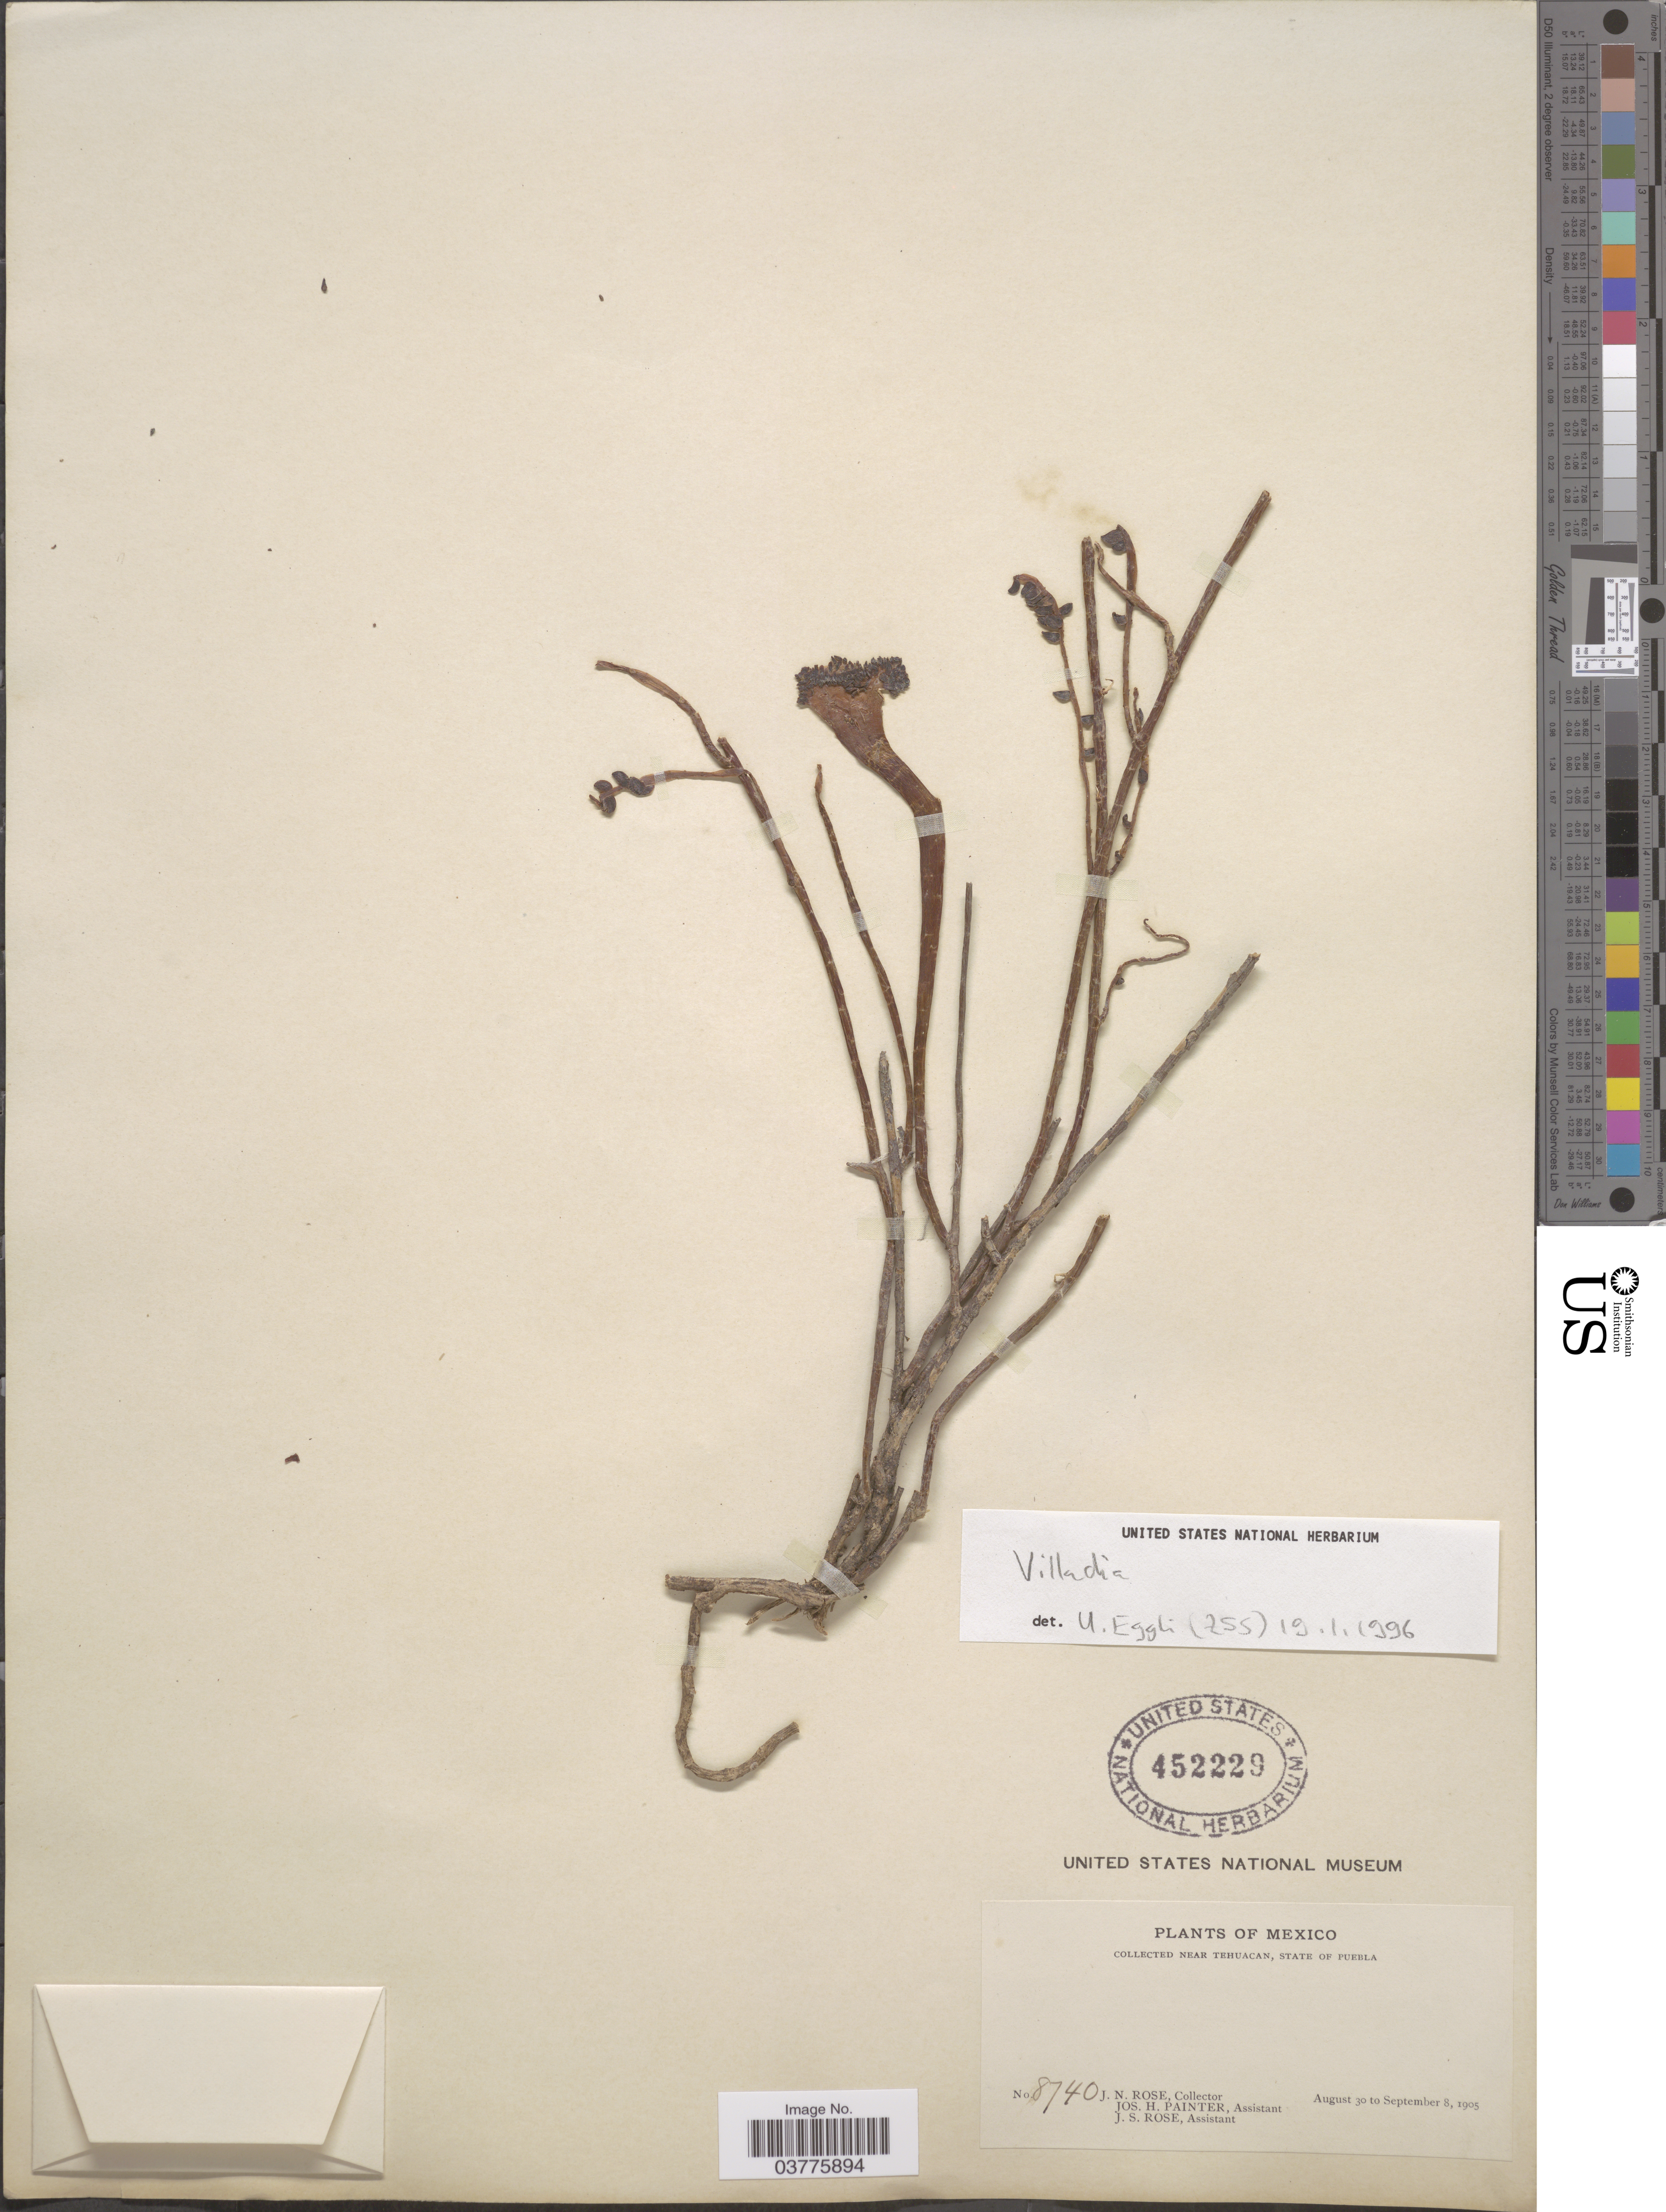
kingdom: Plantae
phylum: Tracheophyta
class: Magnoliopsida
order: Saxifragales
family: Crassulaceae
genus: Villadia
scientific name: Villadia sp.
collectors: J. N. Rose, J. H. Painter & J. S. Rose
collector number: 8740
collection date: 1905-08-30/1905-09-08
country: Mexico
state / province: Puebla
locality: Near Tehuacan.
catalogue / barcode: US 452229